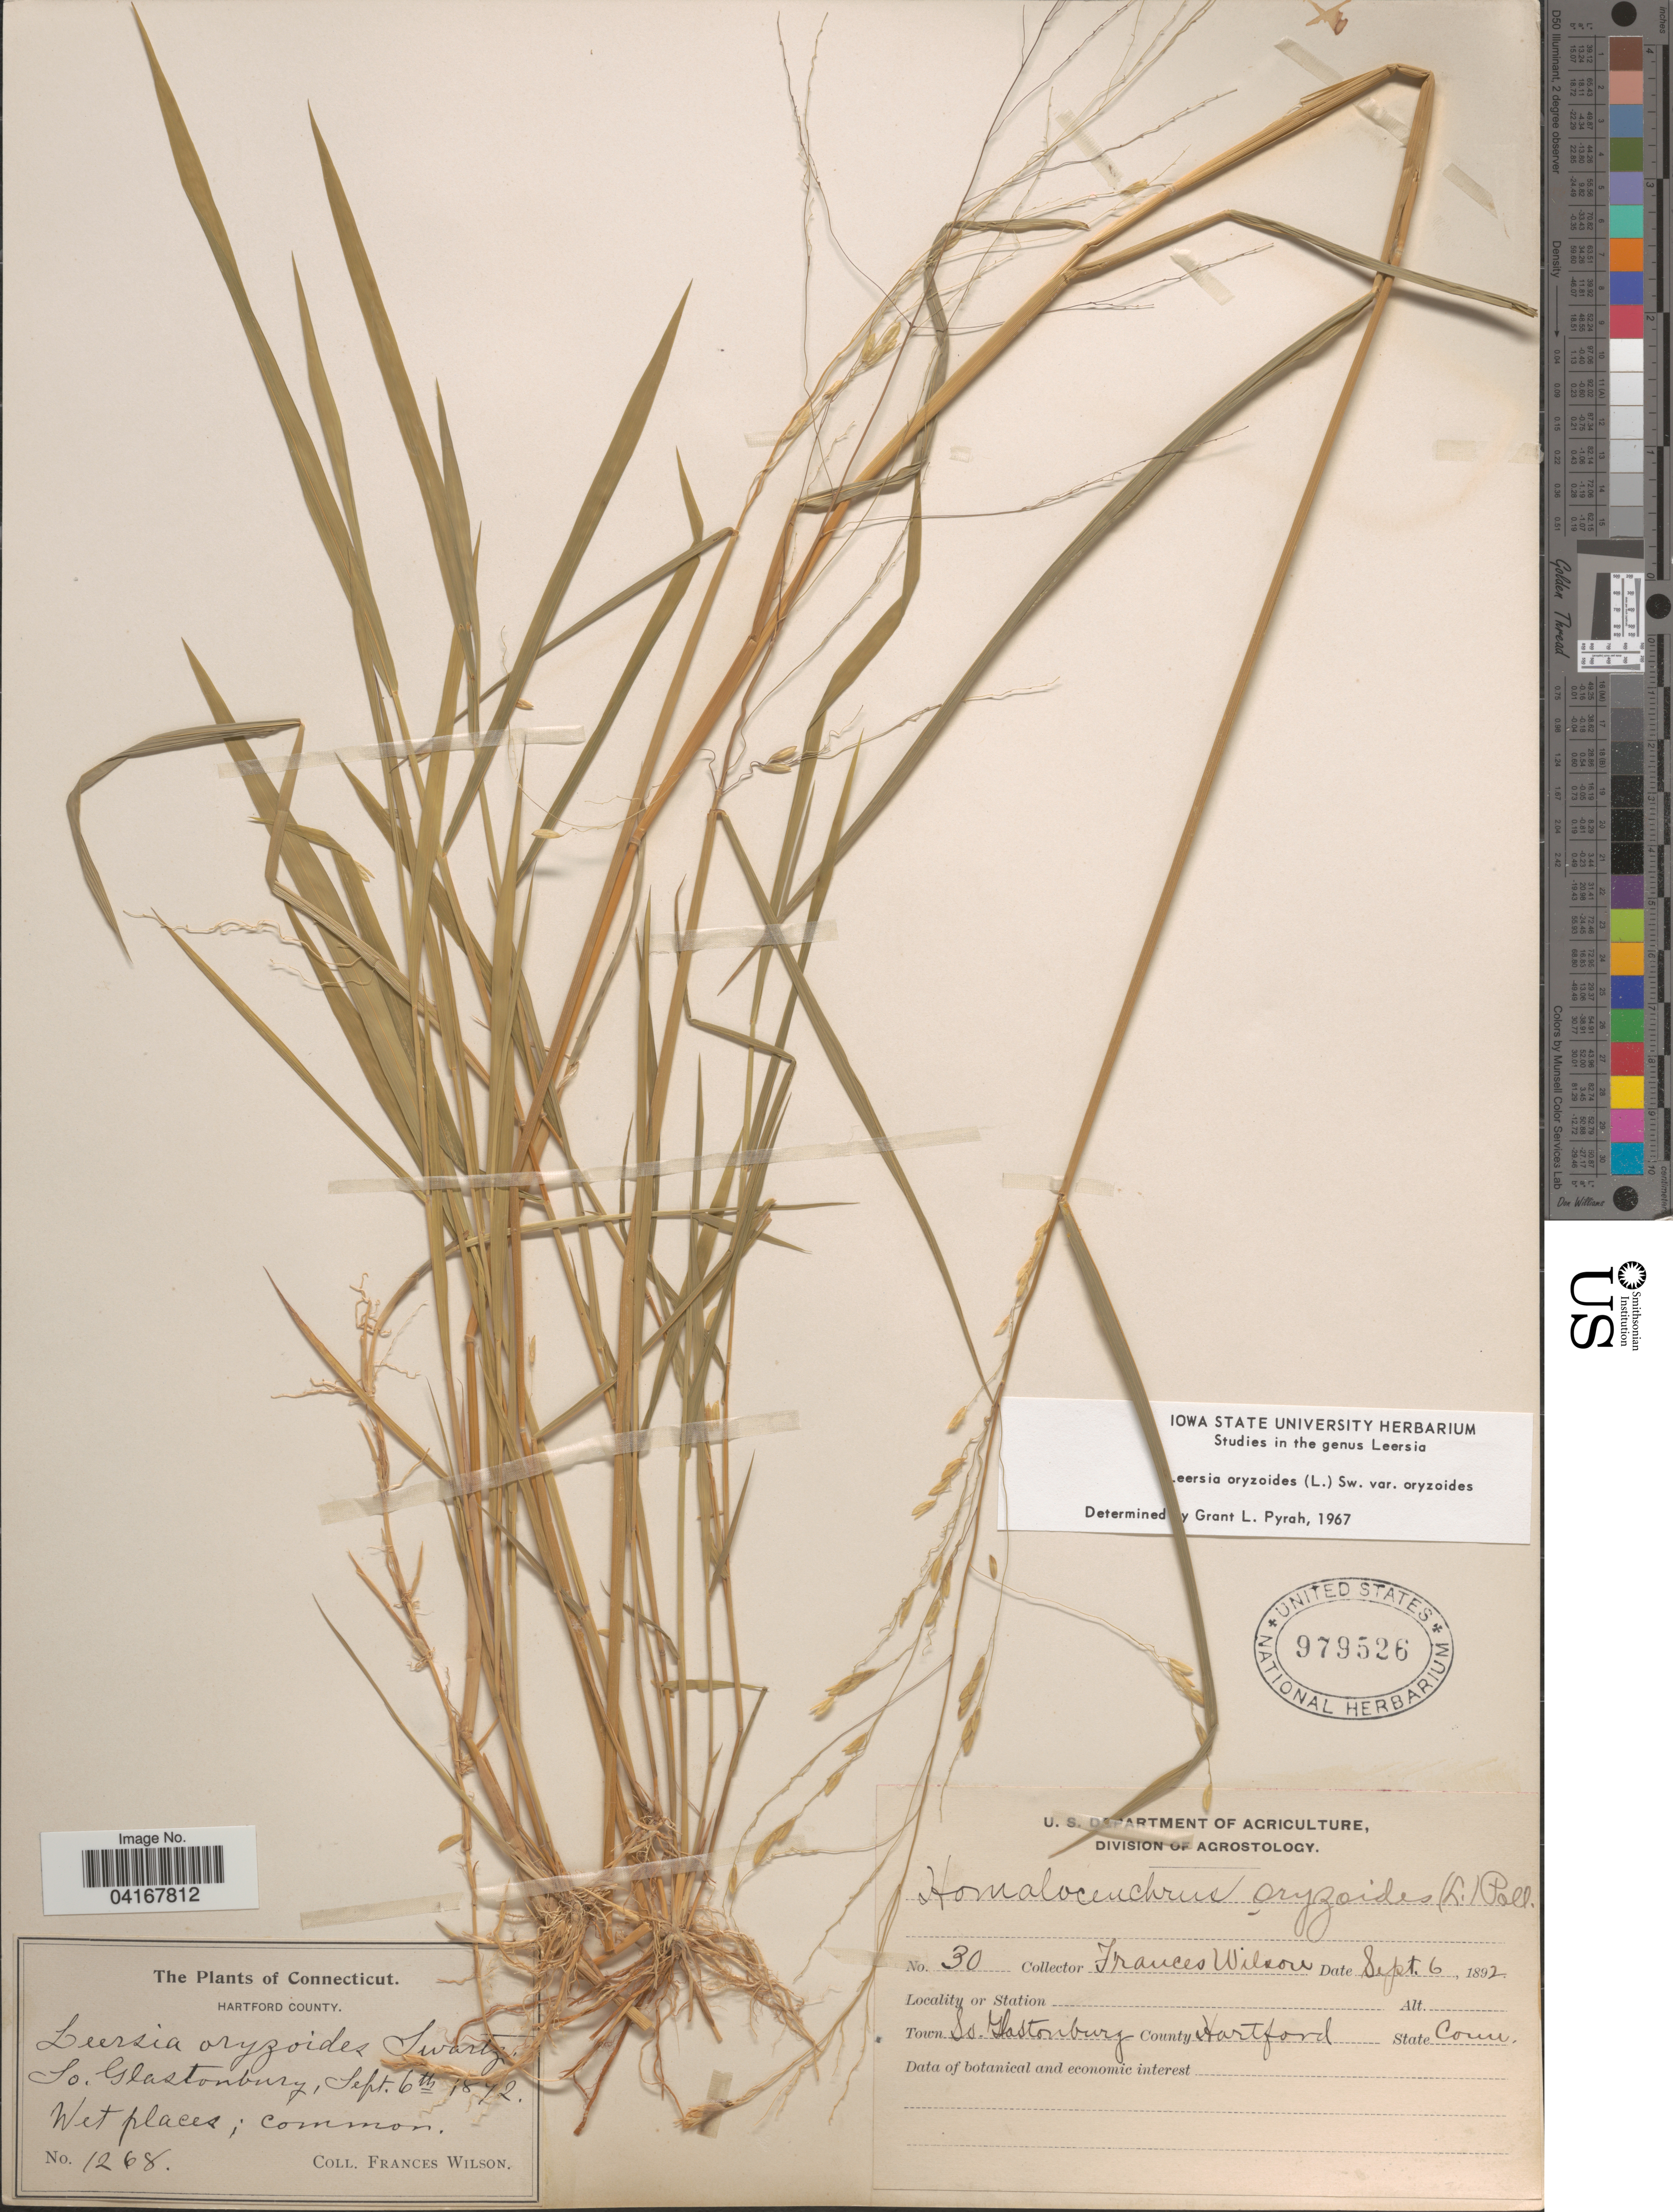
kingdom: Plantae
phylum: Tracheophyta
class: Liliopsida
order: Poales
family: Poaceae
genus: Leersia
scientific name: Leersia oryzoides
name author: (L.) Sw.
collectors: F. Wilson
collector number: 1268/30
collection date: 1892-09-06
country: United States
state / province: Connecticut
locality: Hartford County. So. Glastonbury.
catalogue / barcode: US 979526